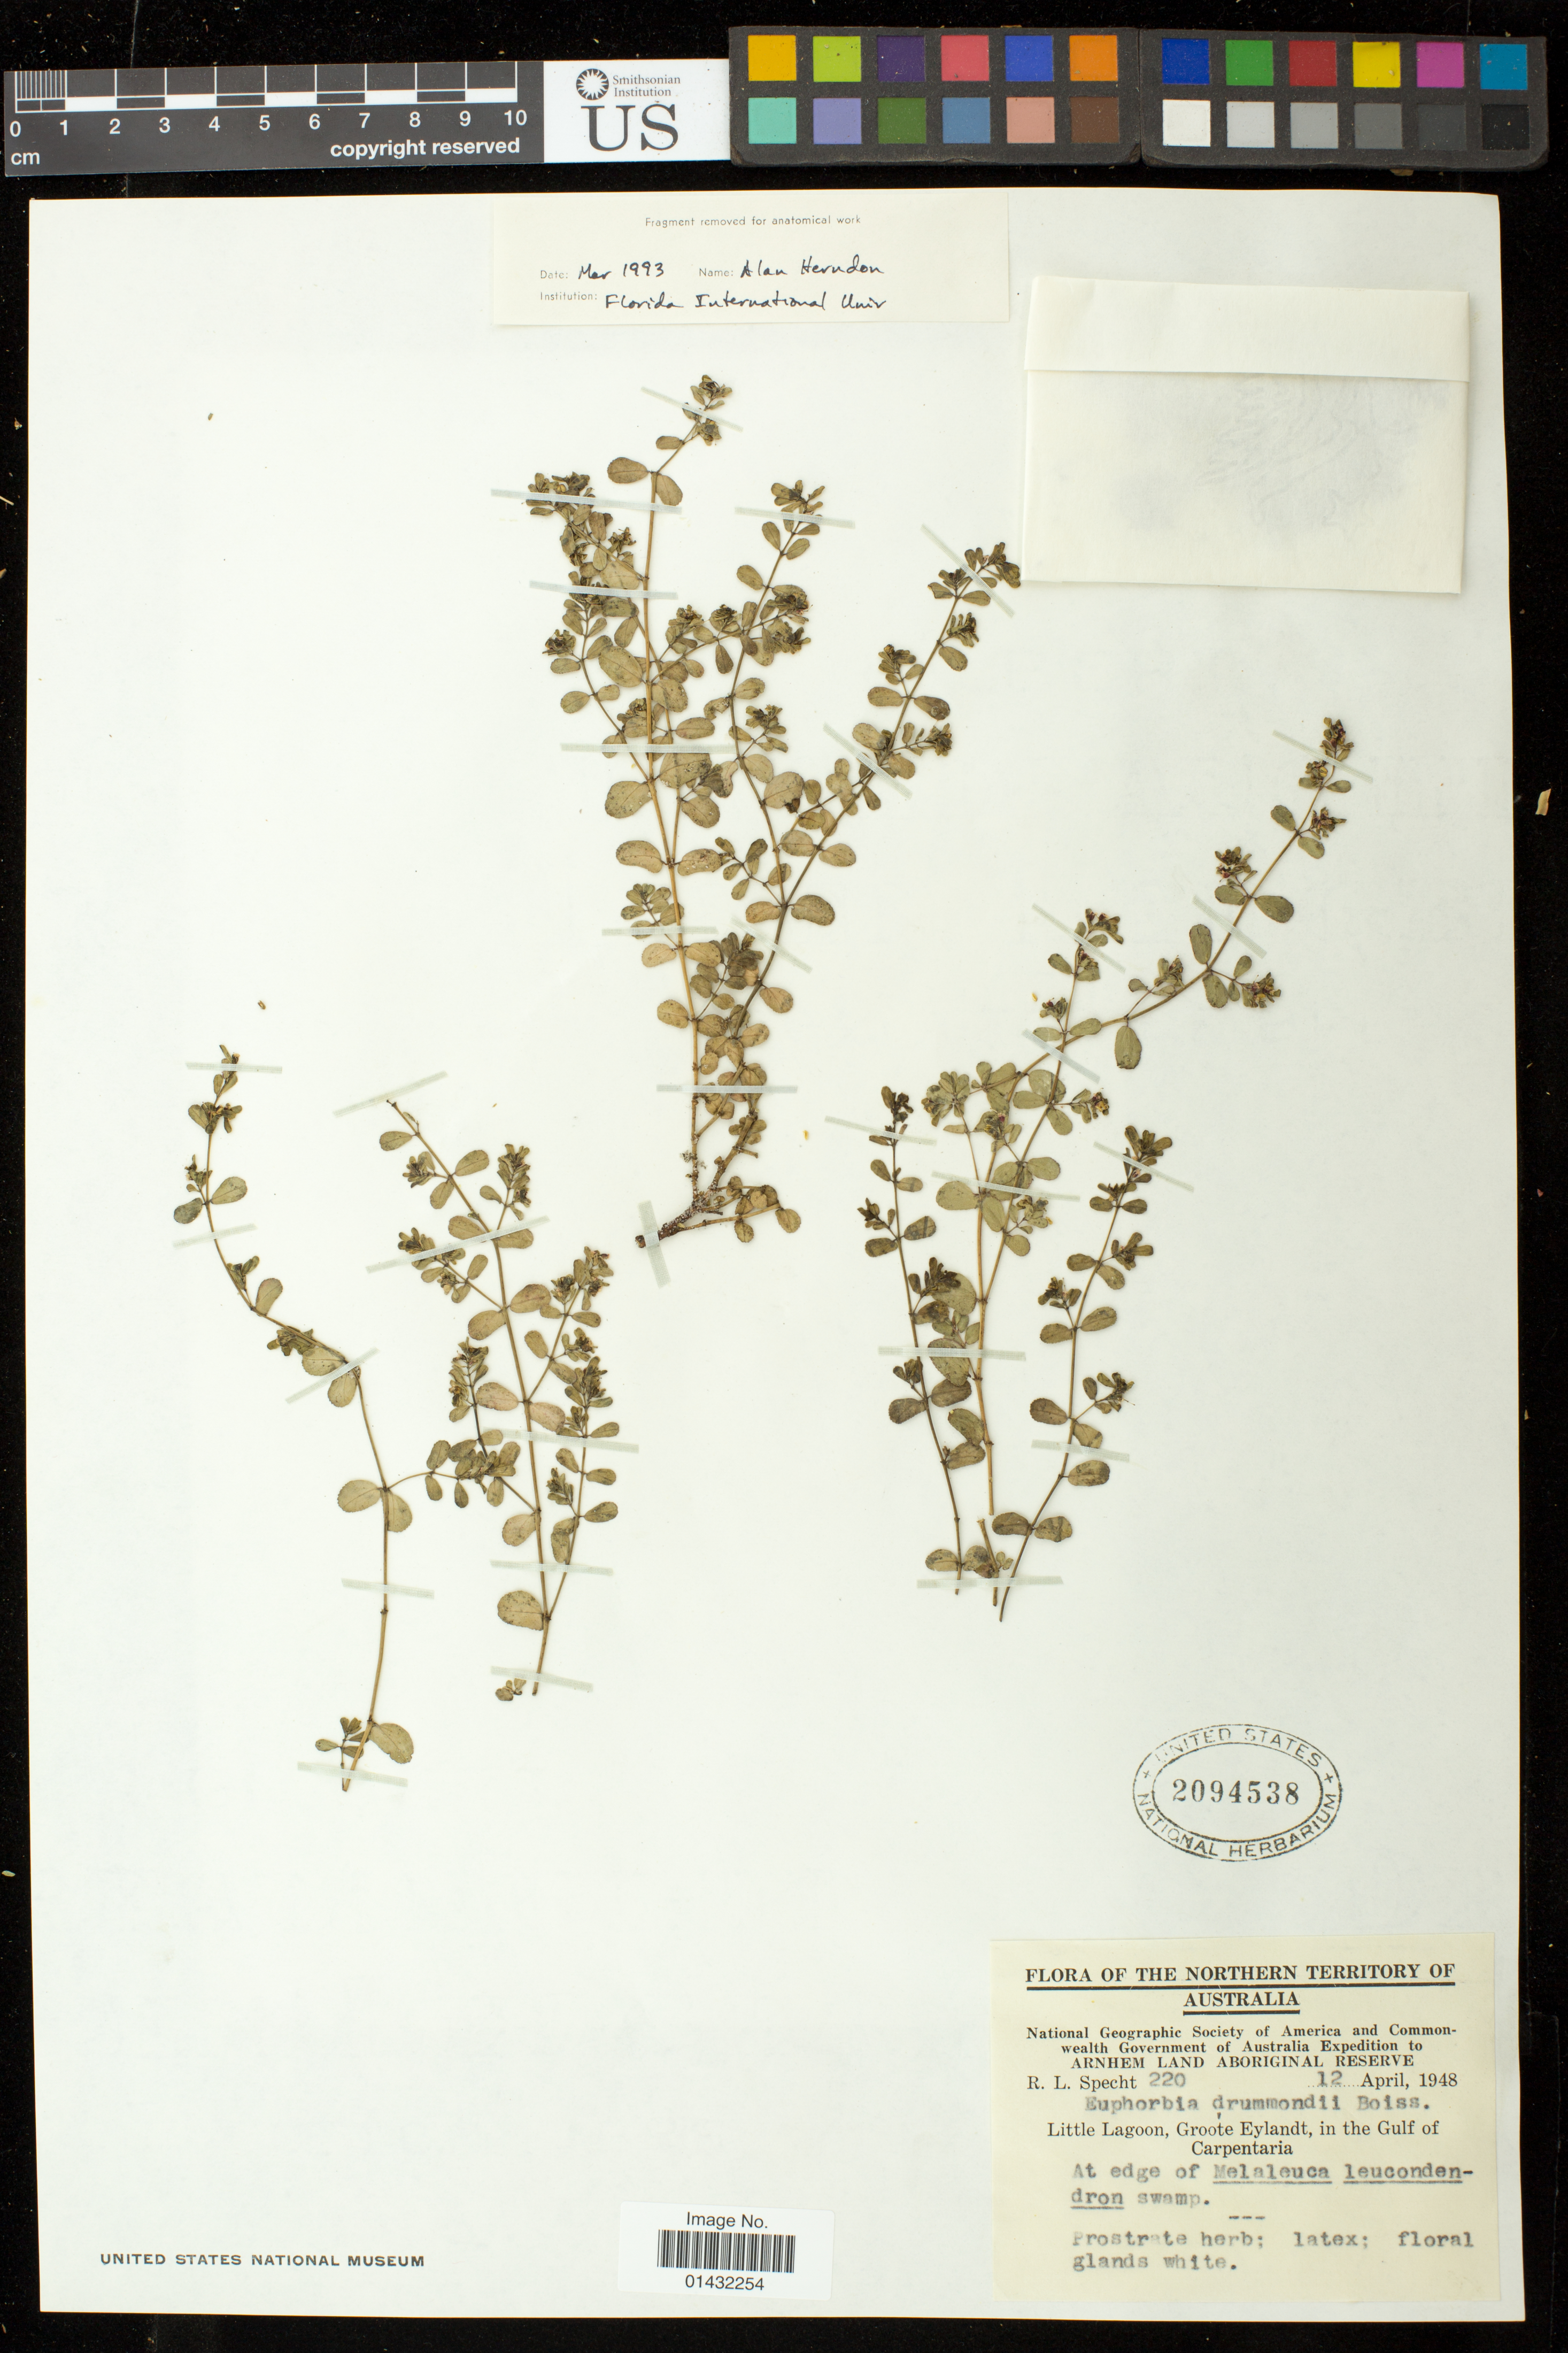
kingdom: Plantae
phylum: Tracheophyta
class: Magnoliopsida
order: Malpighiales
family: Euphorbiaceae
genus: Euphorbia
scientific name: Euphorbia australis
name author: Boiss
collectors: R. L. Specht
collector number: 220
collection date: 1948-04-12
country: Australia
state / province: Northern Territory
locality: Little Lagoon, Groote Eylandt, Gulf of Carpentaria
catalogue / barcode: US 2094538